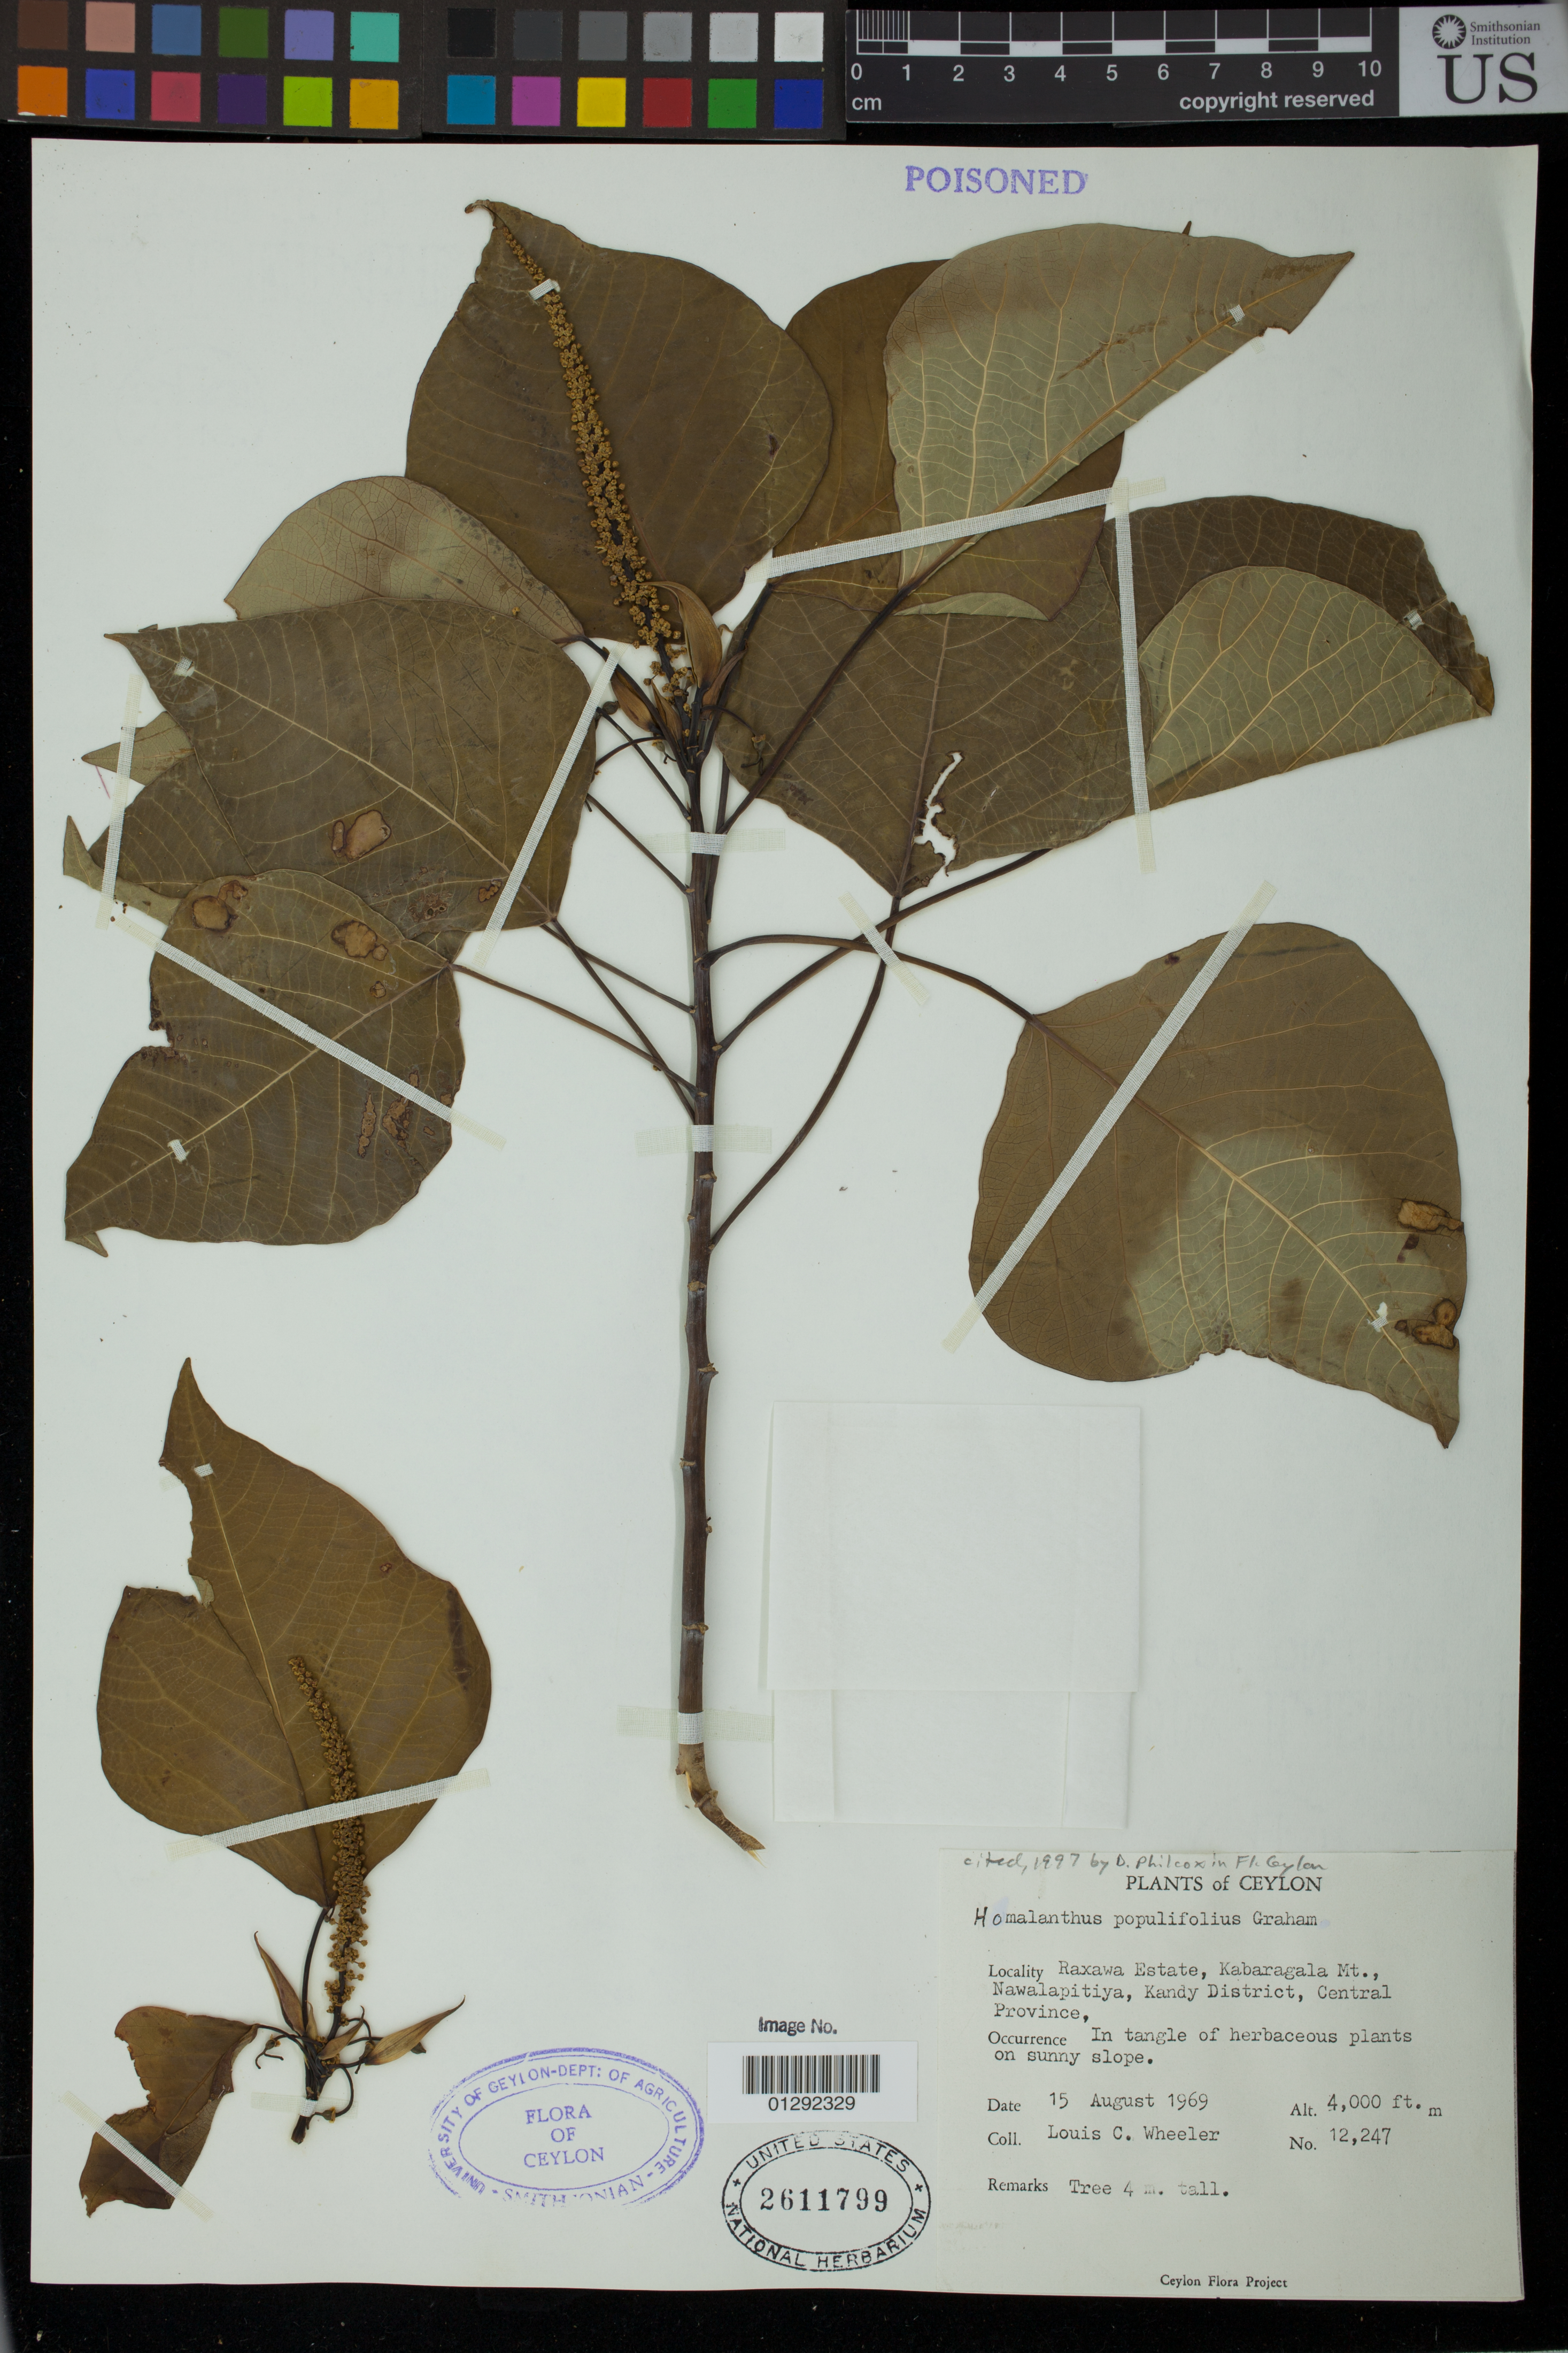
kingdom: Plantae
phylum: Tracheophyta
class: Magnoliopsida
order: Malpighiales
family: Euphorbiaceae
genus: Homalanthus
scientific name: Homalanthus populifolius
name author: Graham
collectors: L. C. Wheeler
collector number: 12247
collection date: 1969-08-15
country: Sri Lanka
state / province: Central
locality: Ceylon. Razawa Estate, Kabaragala Mt., Nawalapitiya, Kandy District.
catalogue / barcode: US 2611799